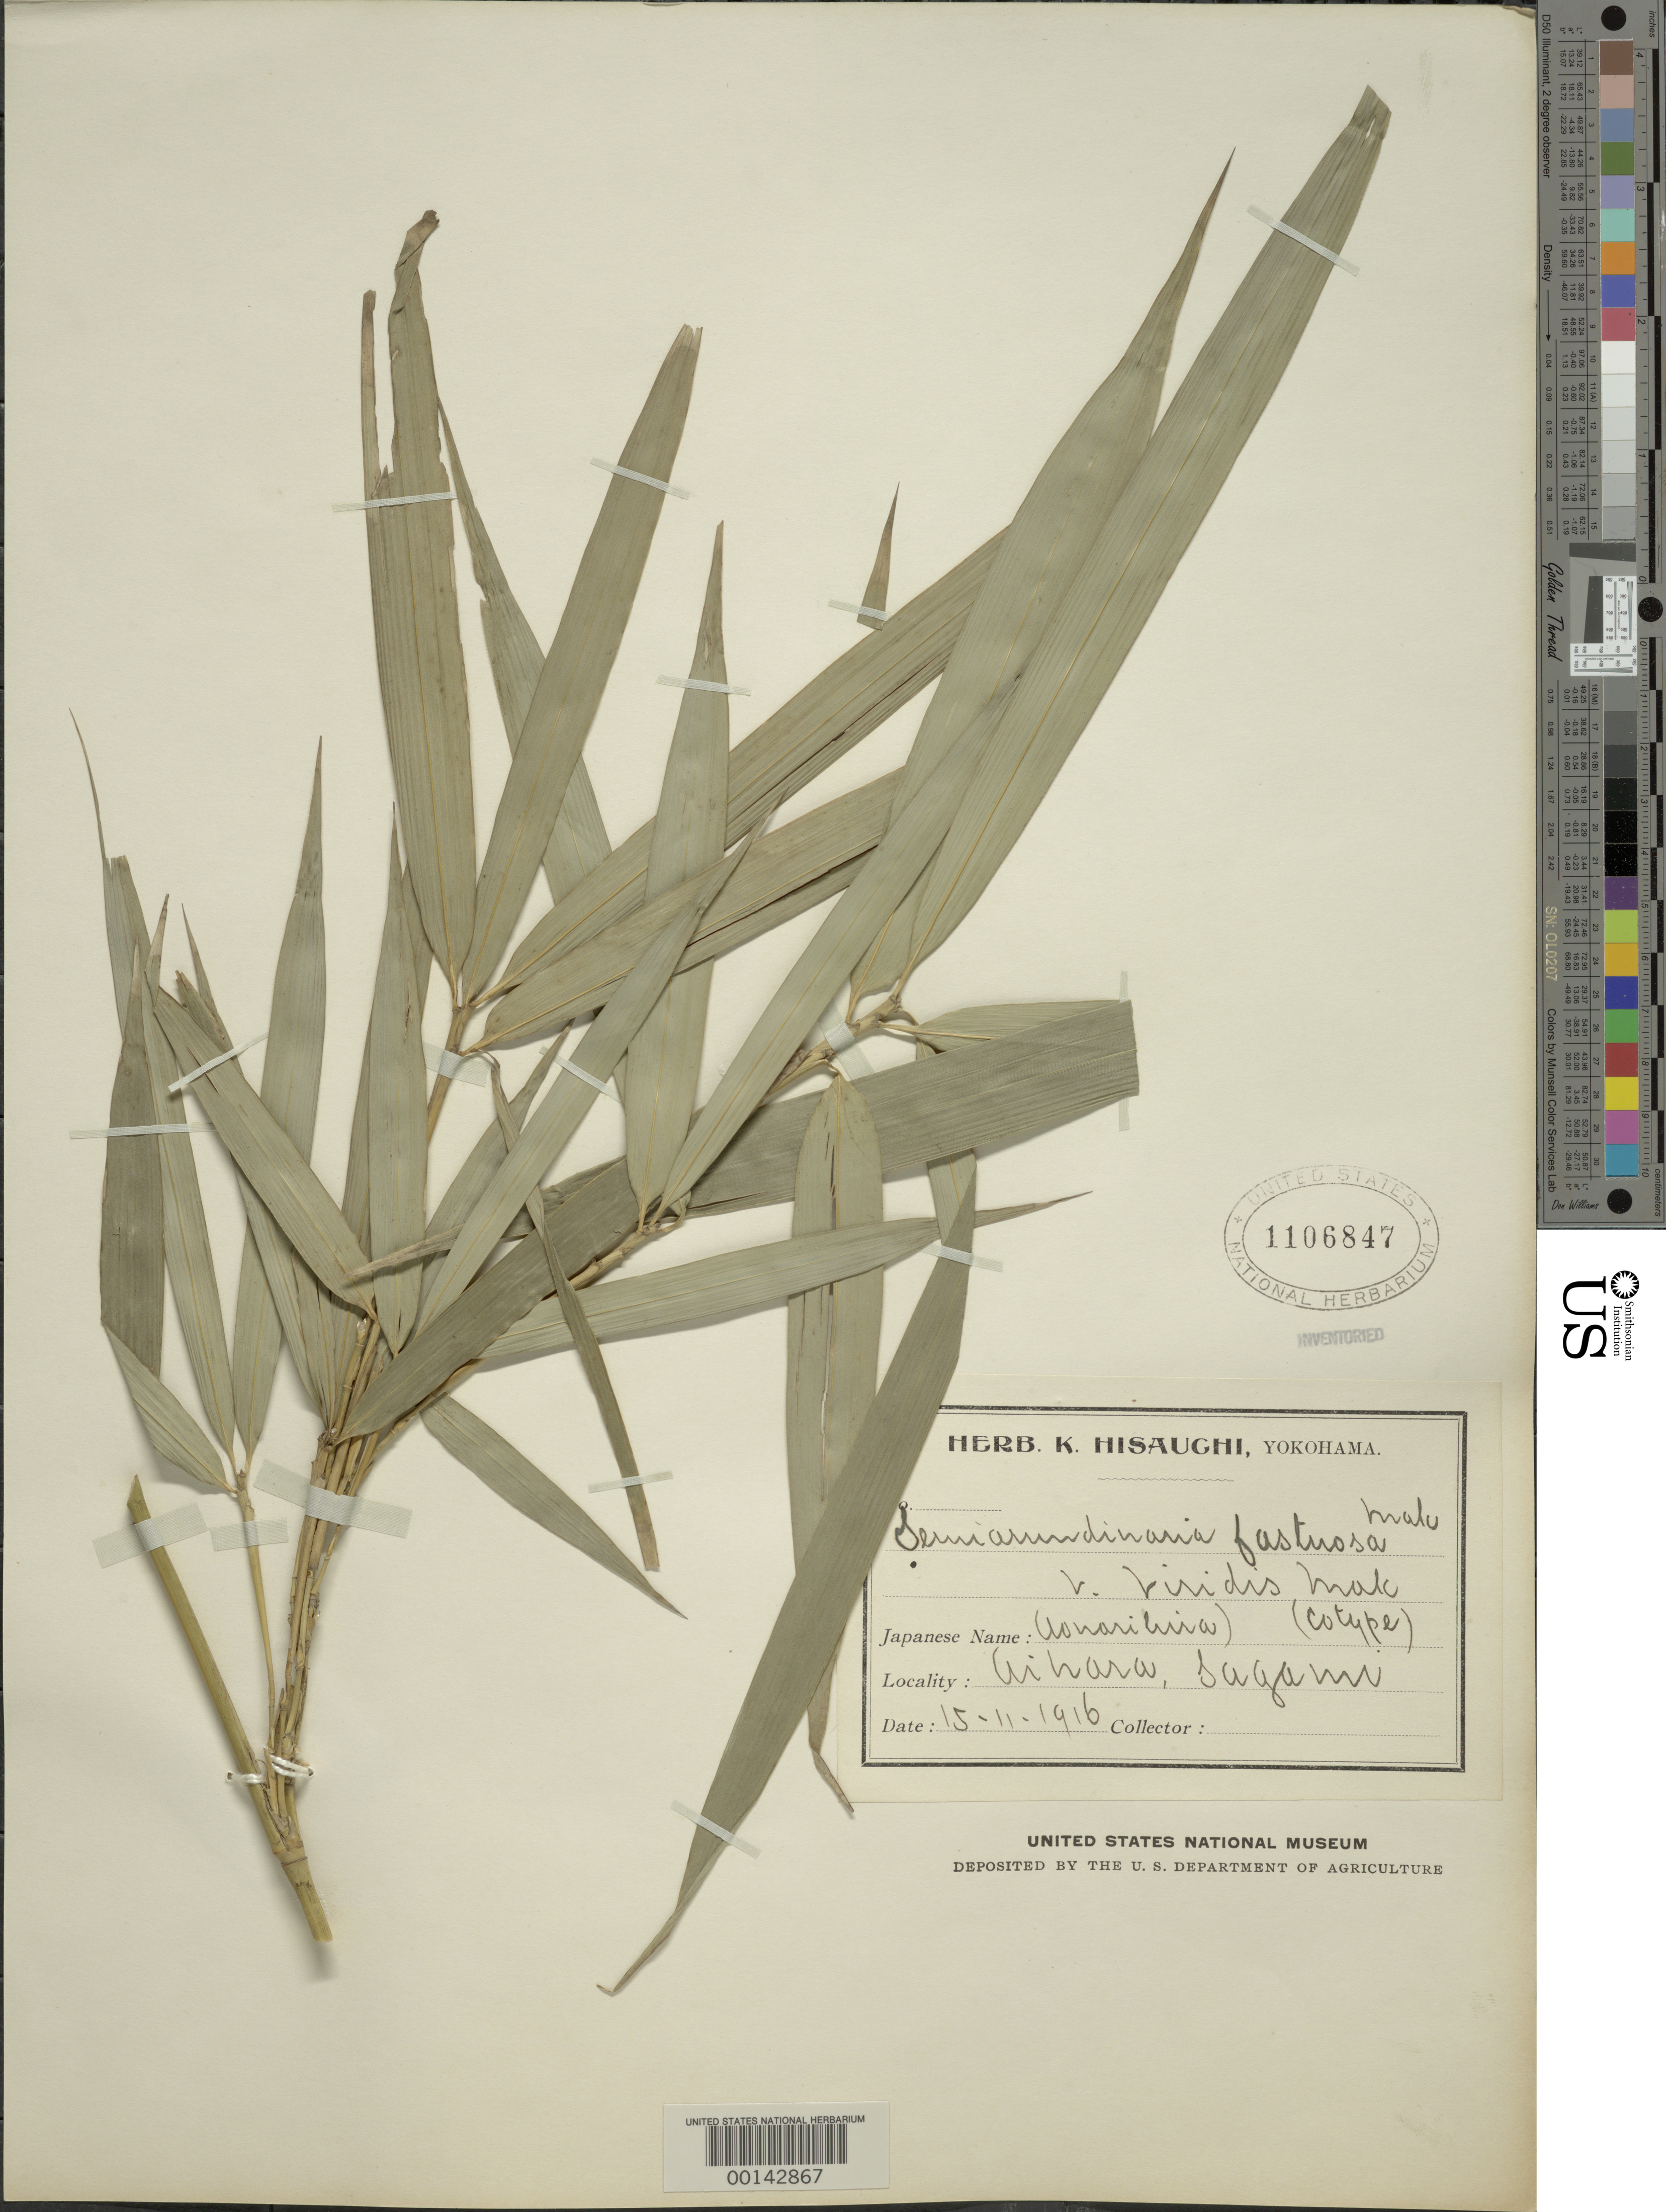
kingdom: Plantae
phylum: Tracheophyta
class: Liliopsida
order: Poales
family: Poaceae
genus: Semiarundinaria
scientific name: Semiarundinaria fastuosa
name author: Makino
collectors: K. Hisauchi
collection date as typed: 15 Nov 1916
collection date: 1916-11-15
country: Japan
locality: Uihara, sagami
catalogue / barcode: US 1106847